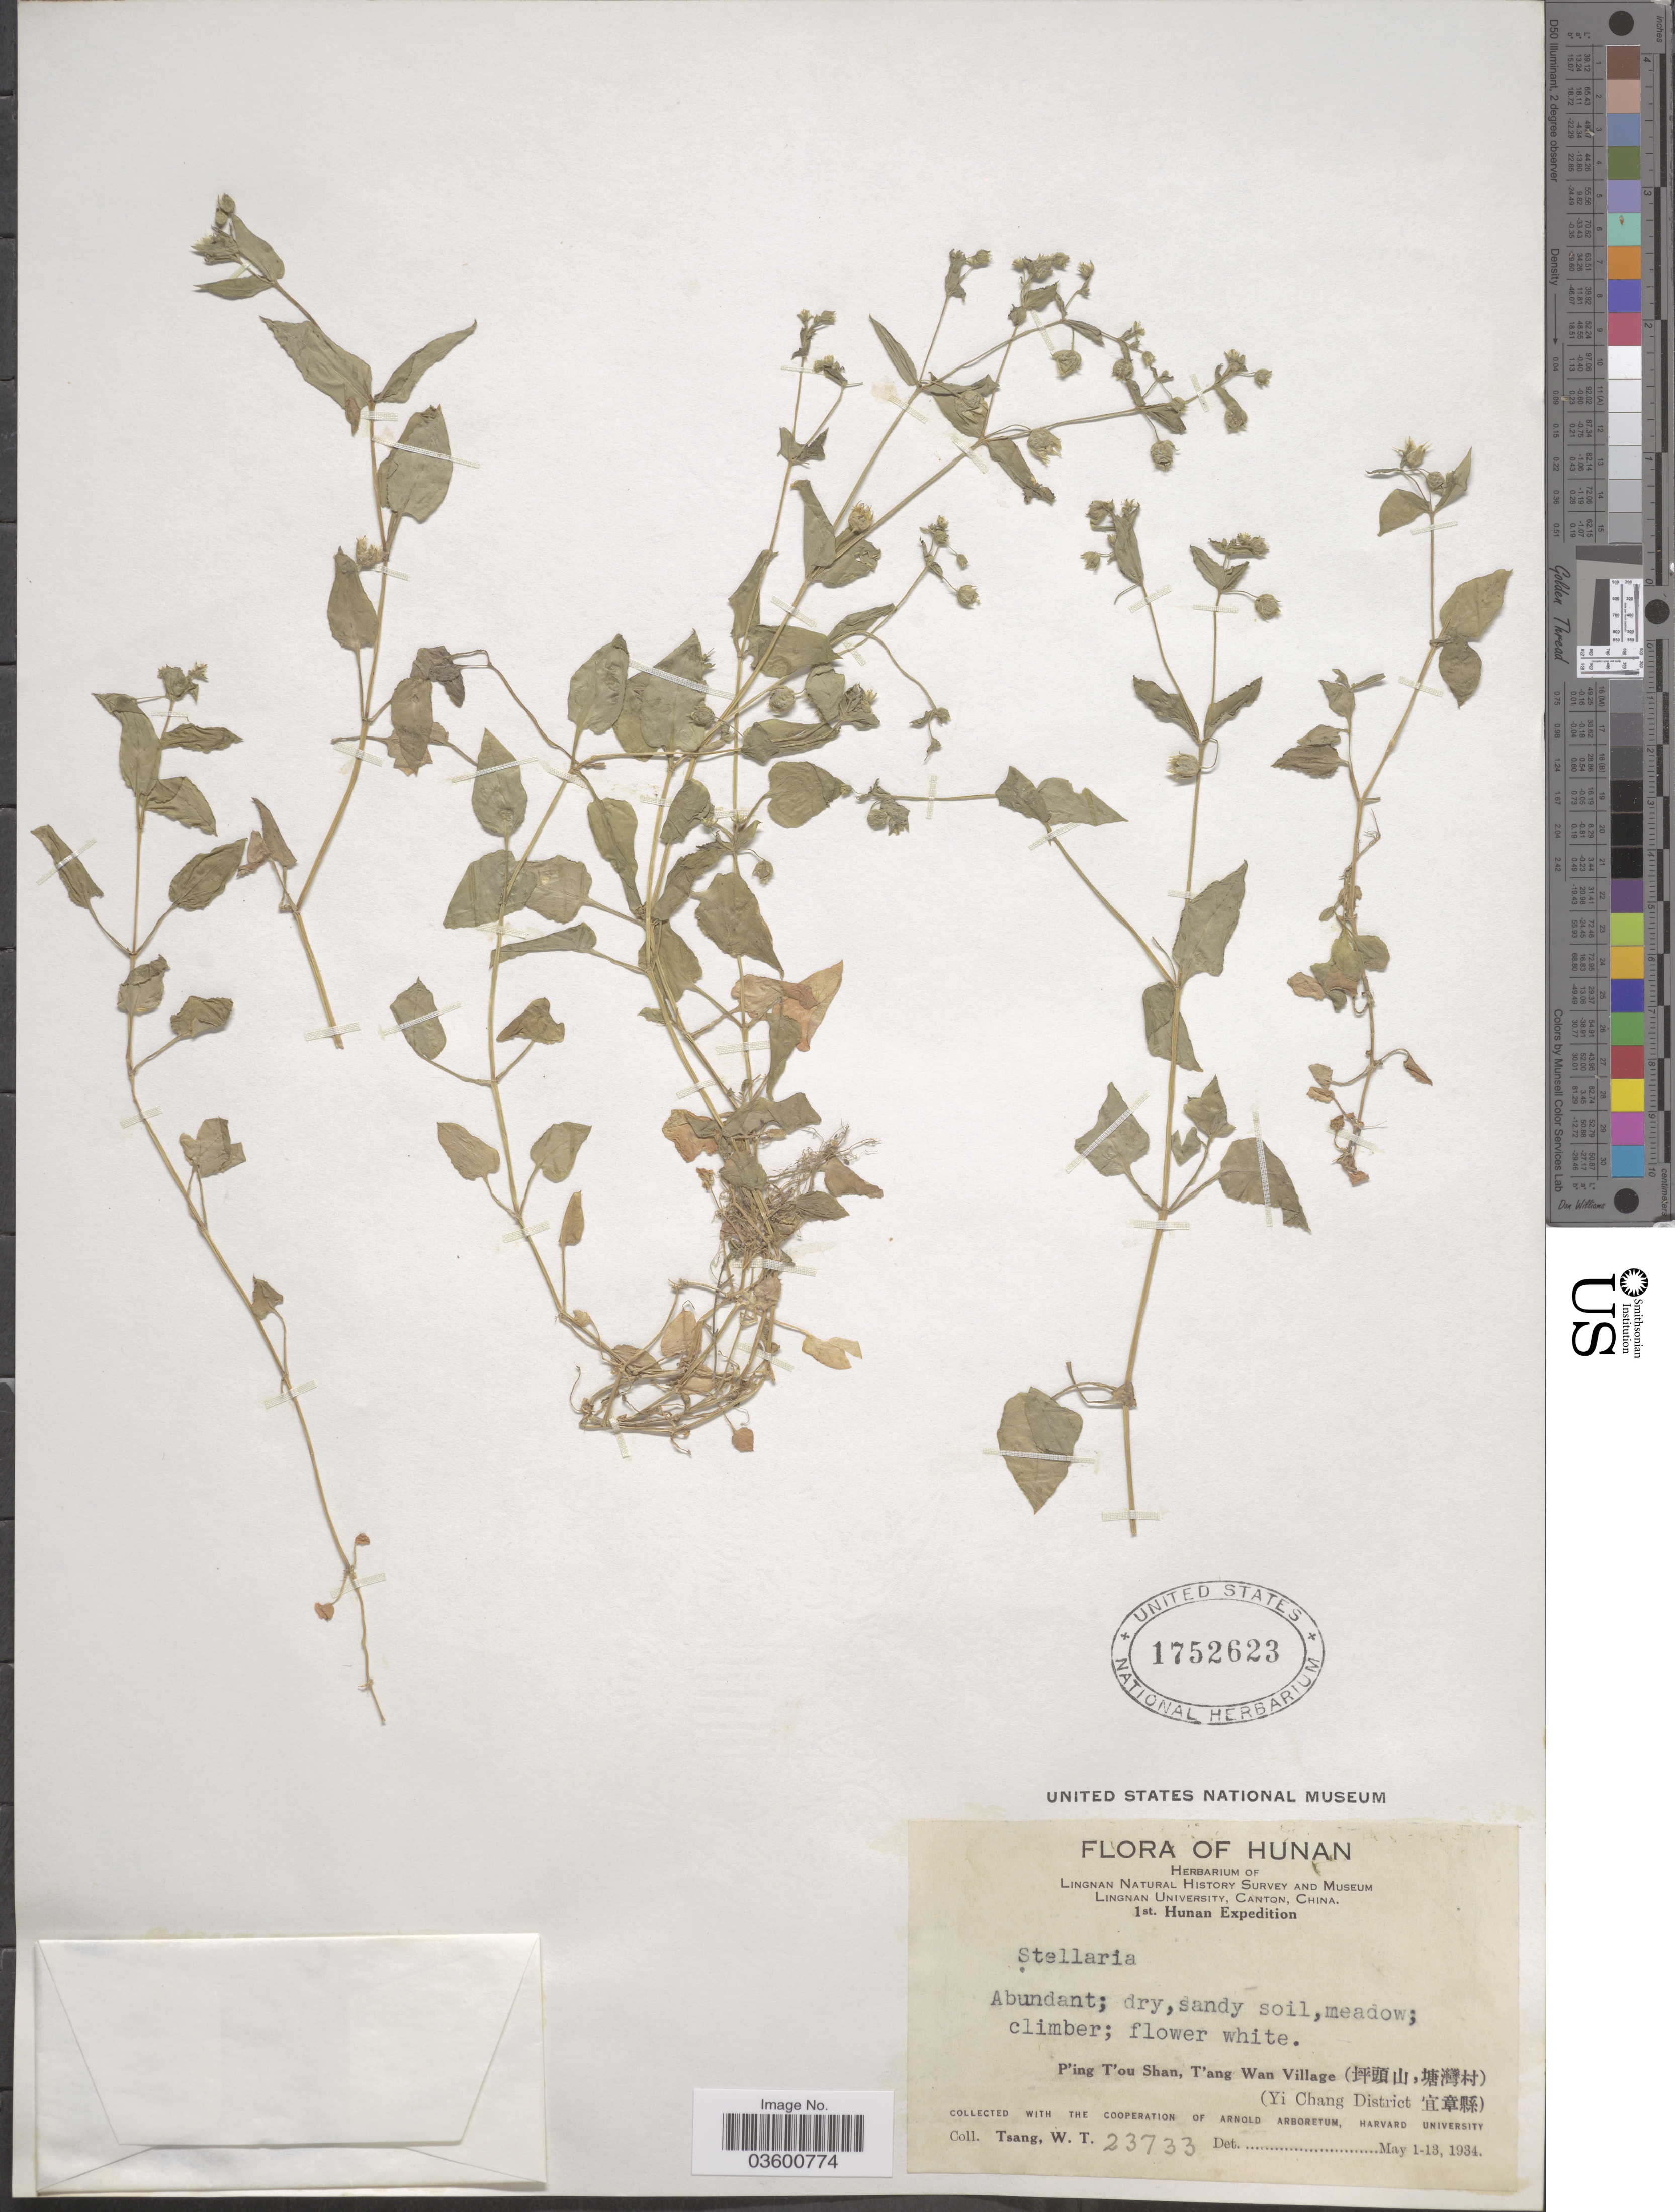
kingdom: Plantae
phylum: Tracheophyta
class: Magnoliopsida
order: Caryophyllales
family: Caryophyllaceae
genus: Stellaria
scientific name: Stellaria sp.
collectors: W. T. Tsang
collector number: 23733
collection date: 1934-05-01/1934-05-13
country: China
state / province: Hunan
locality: P'ing T'ou Shan, T'ang Wan Village (X, X) (Yi Chang District X).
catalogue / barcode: US 1752623